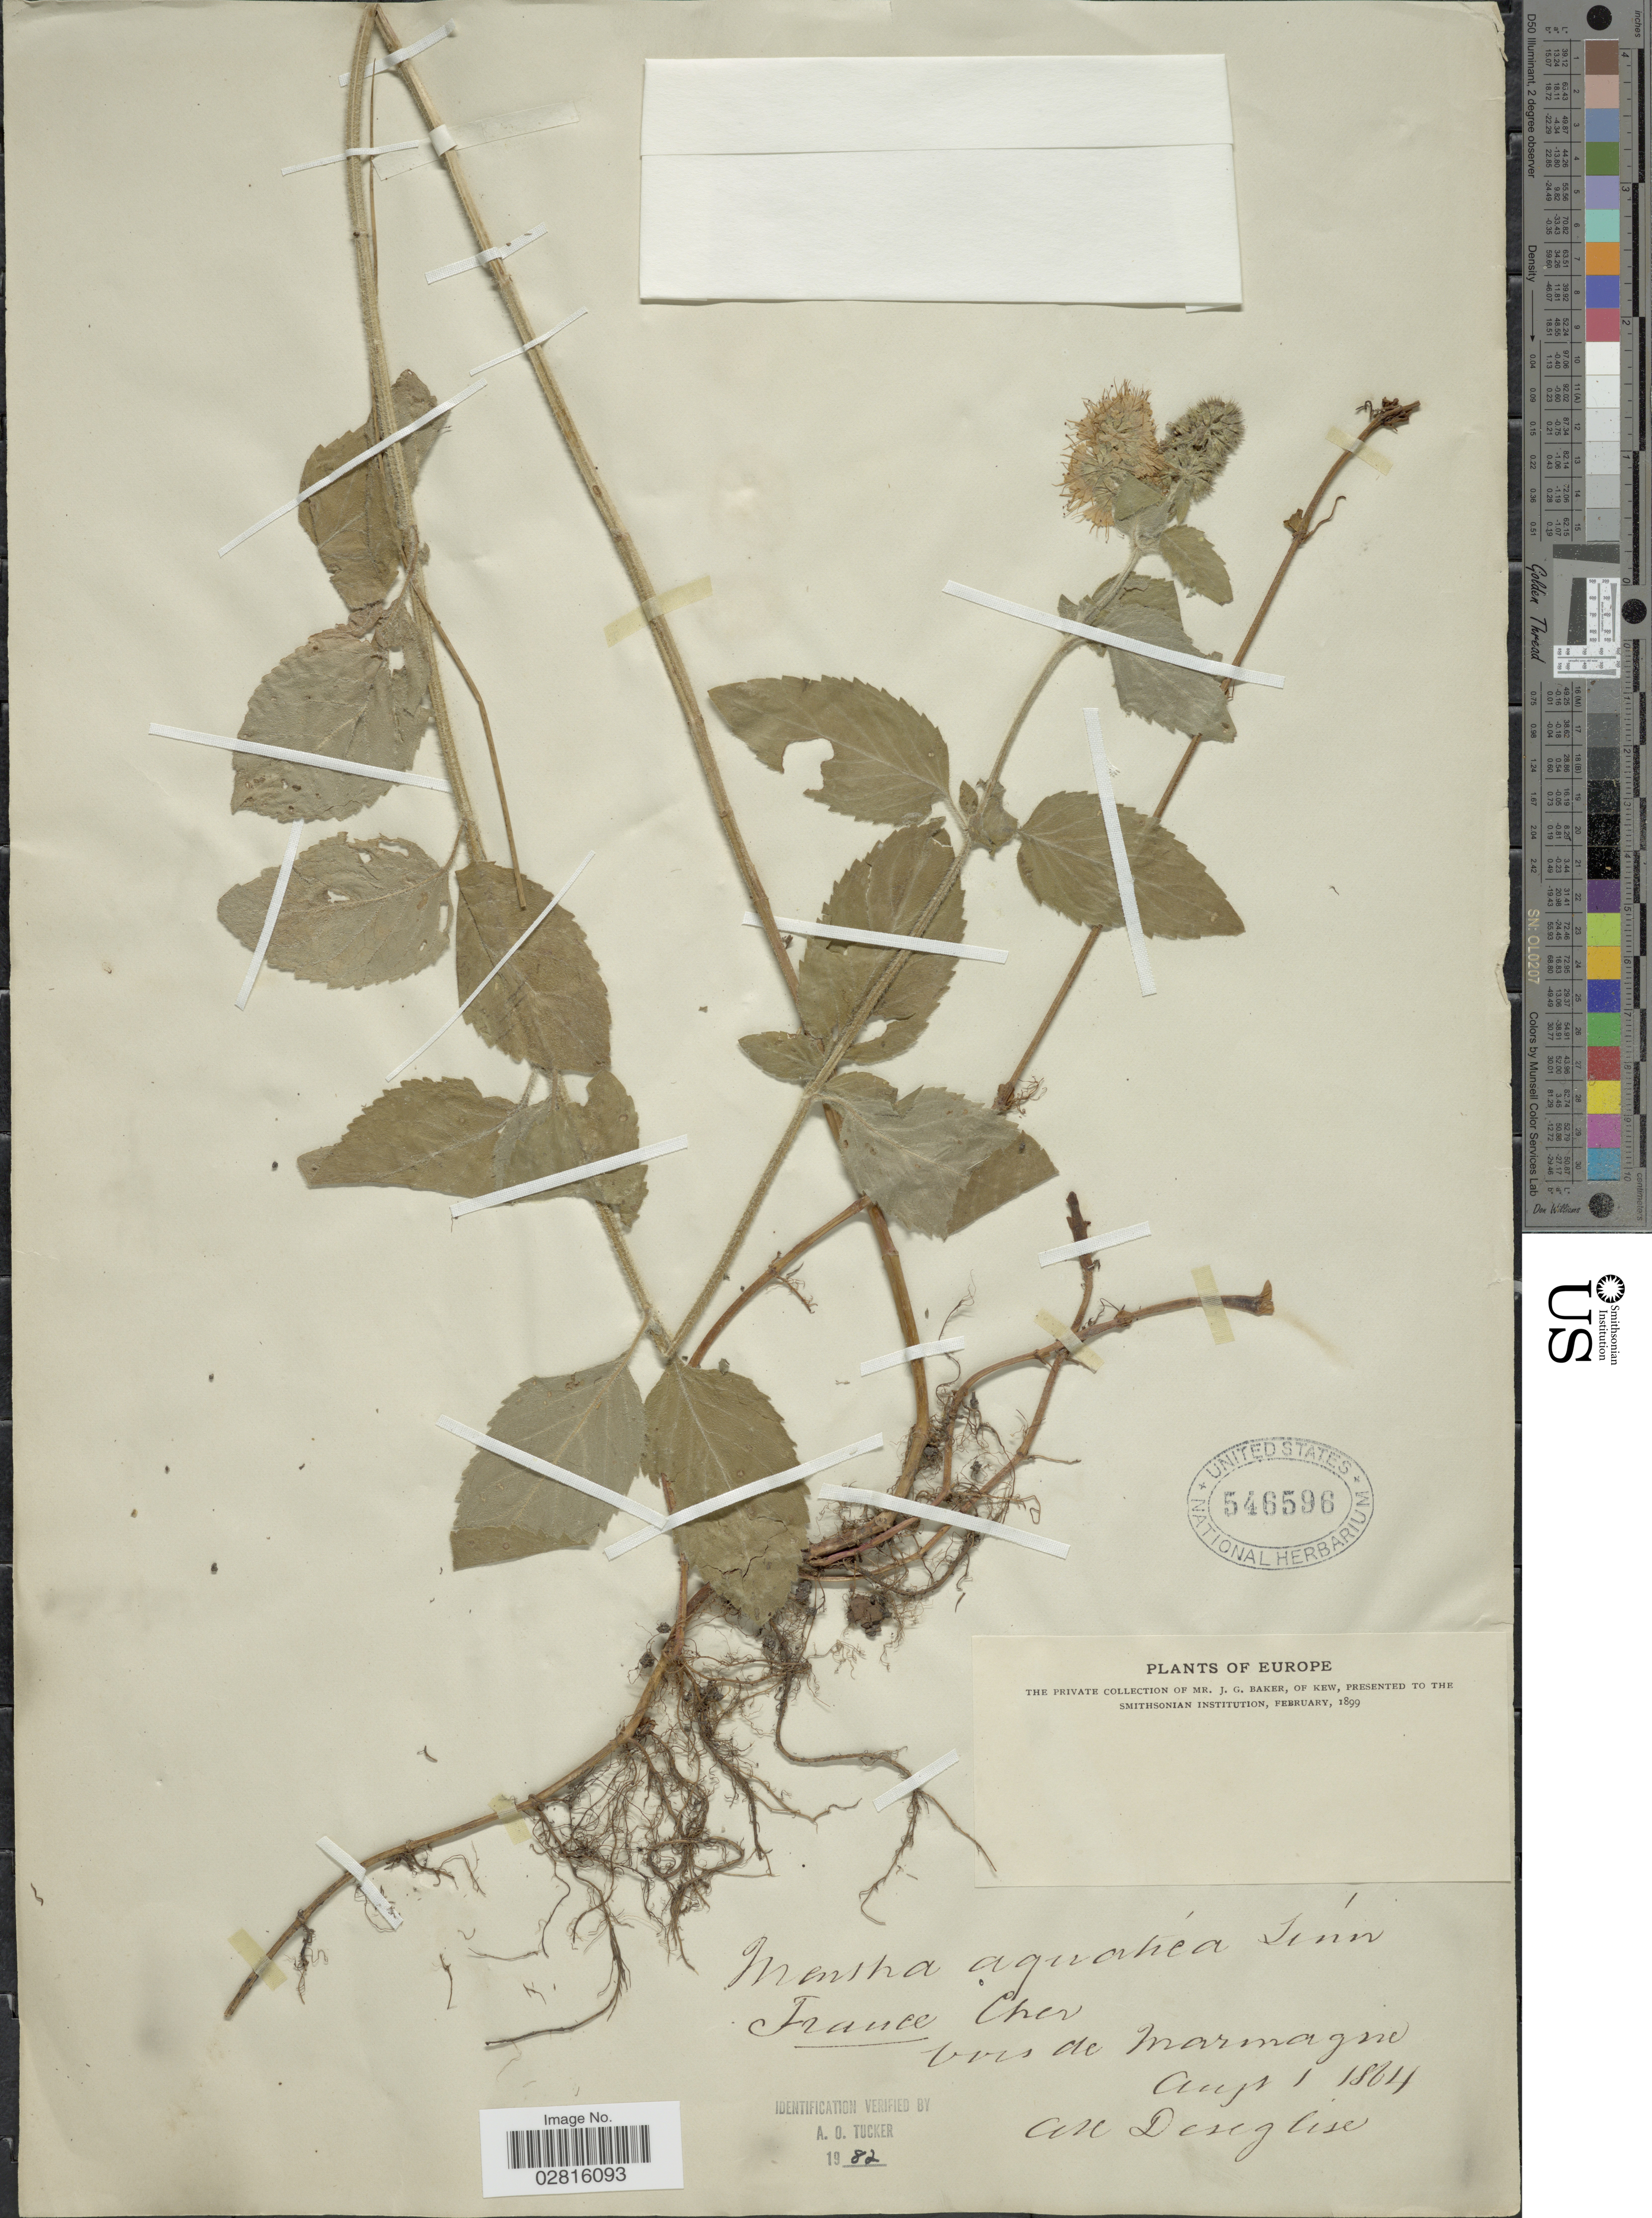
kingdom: Plantae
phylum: Tracheophyta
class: Magnoliopsida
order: Lamiales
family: Lamiaceae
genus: Mentha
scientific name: Mentha aquatica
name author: L.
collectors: A. Deseglise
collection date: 1864-08-01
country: France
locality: Cher vers de Marmagne.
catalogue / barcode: US 546596